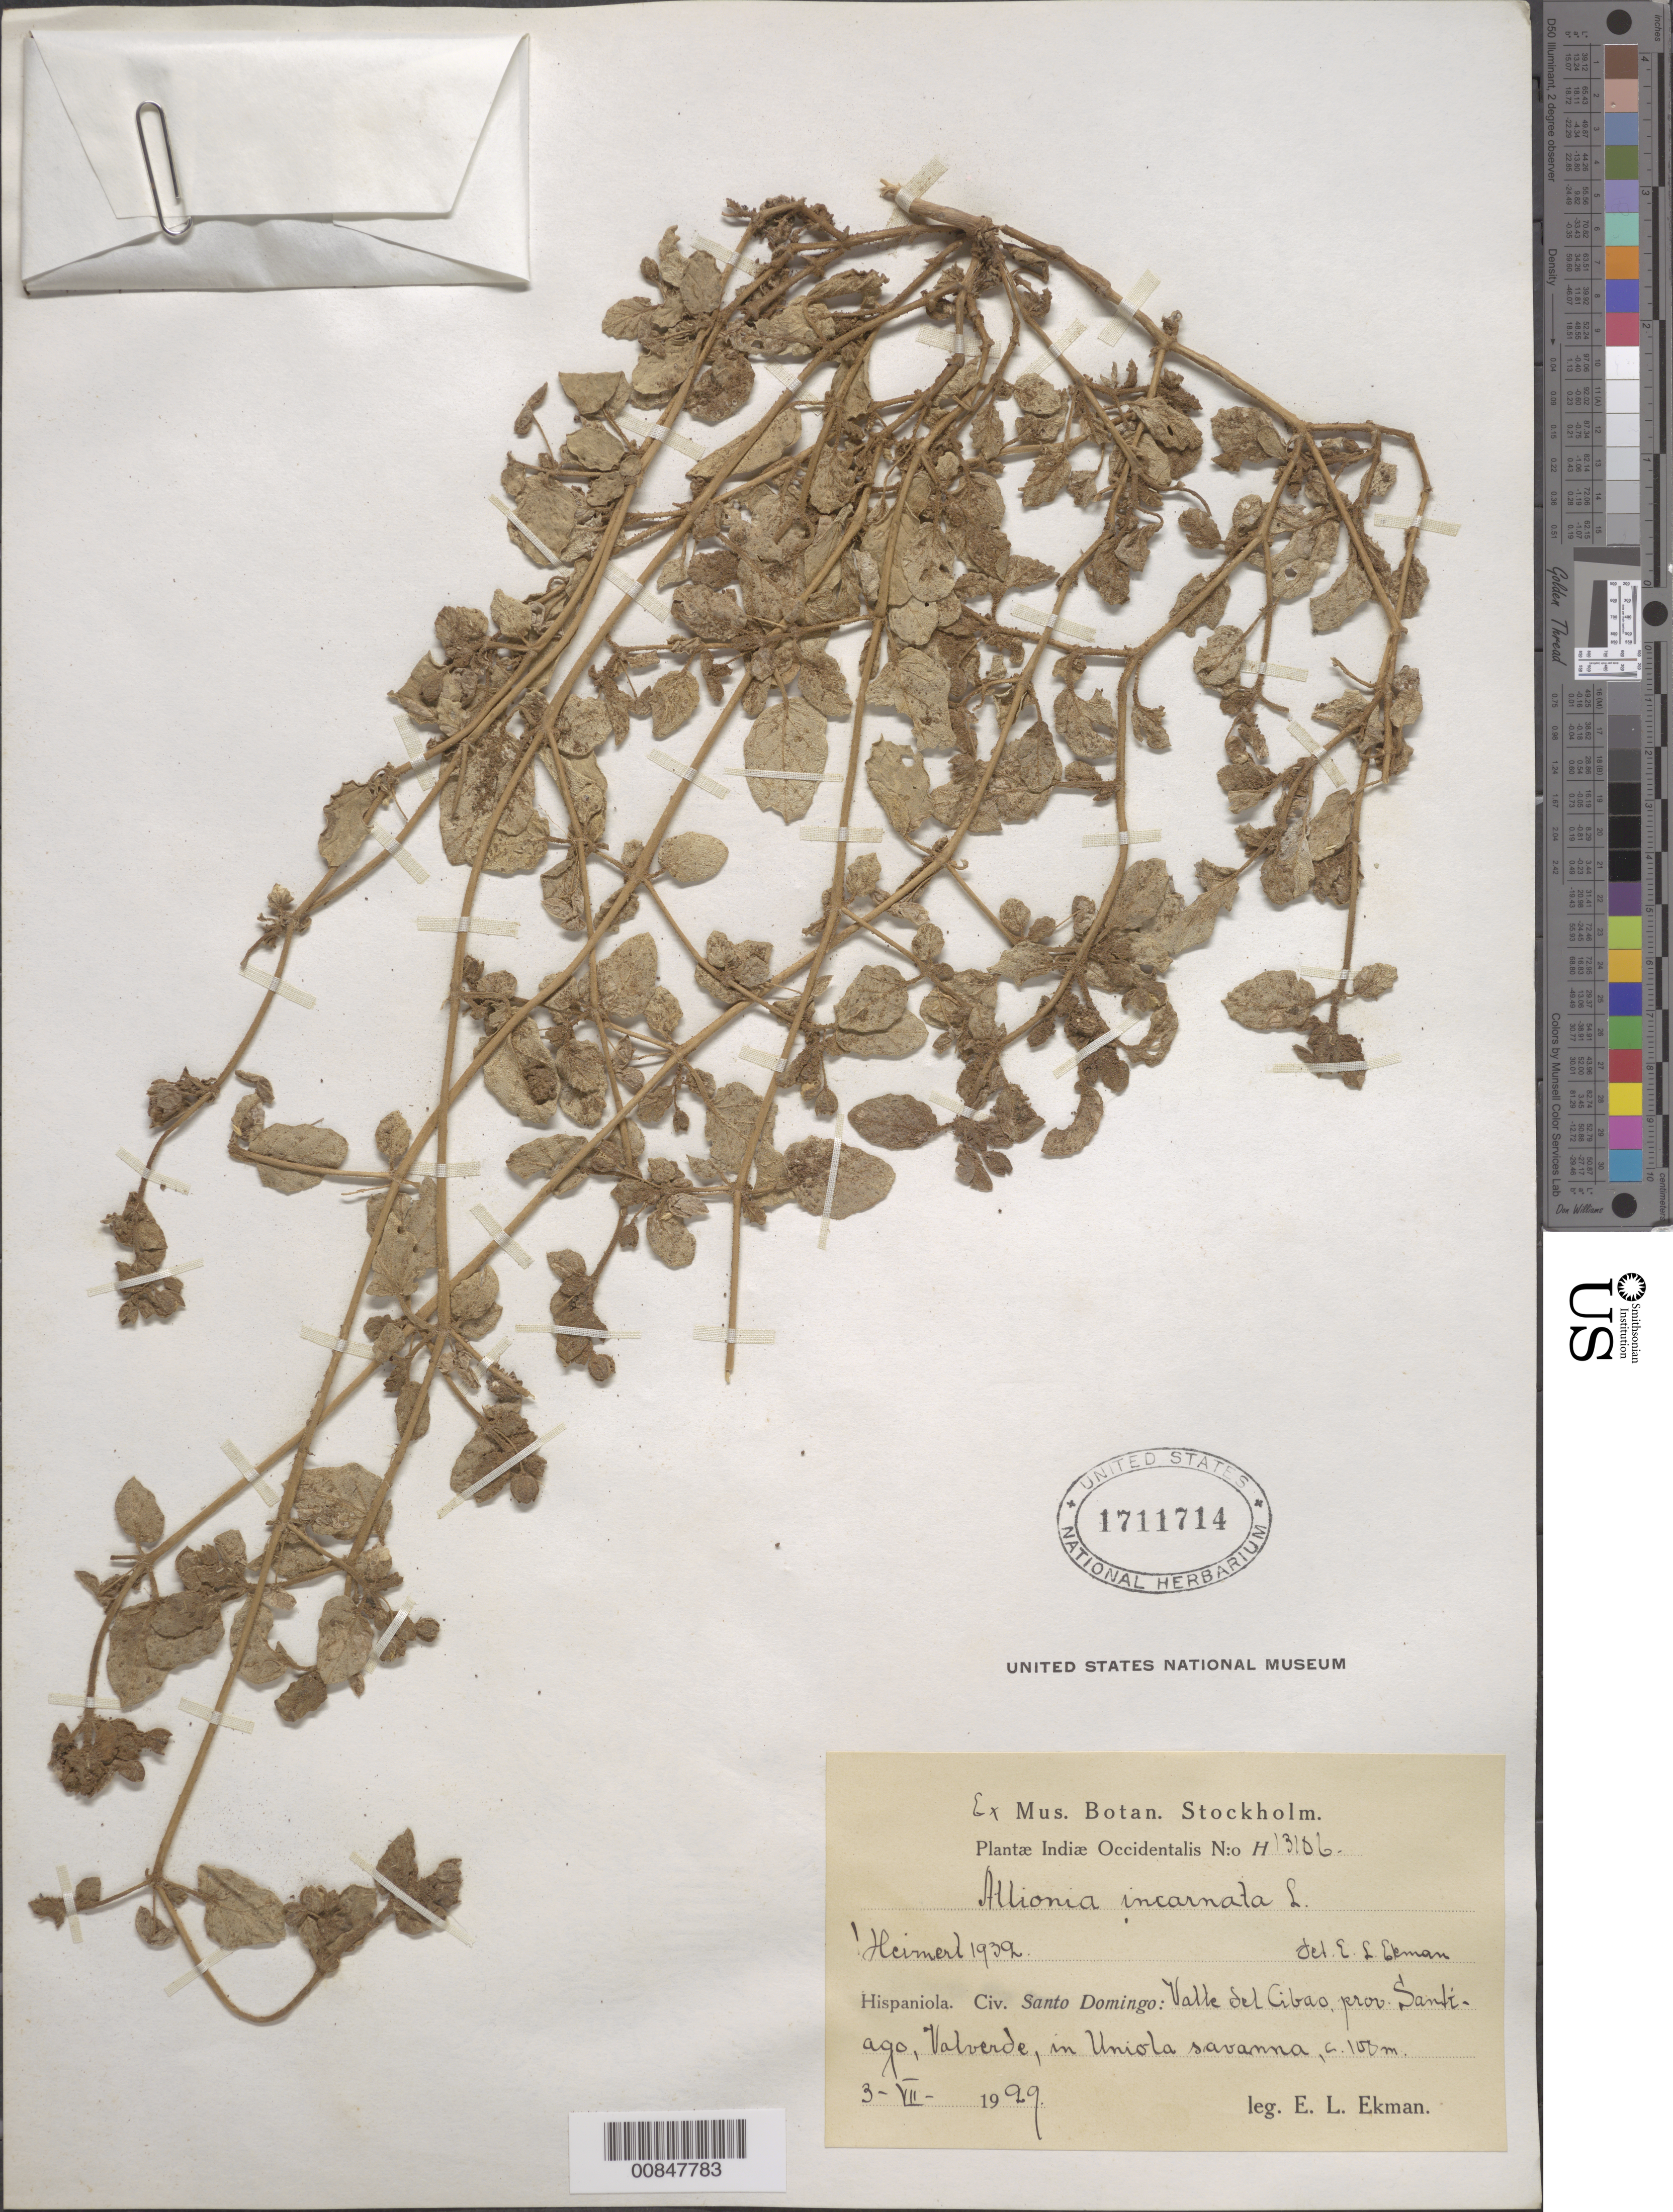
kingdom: Plantae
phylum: Tracheophyta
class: Magnoliopsida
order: Caryophyllales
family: Nyctaginaceae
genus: Allionia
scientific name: Allionia incarnata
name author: L.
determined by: Heimert, --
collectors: E. L. Ekman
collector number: H 13106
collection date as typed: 03 Jul 1929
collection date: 1929-07-03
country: Dominican Republic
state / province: Santiago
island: Hispaniola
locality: Valle del Cibao, Valverde.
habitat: In Uniola savanna.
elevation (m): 100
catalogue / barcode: US 1711714